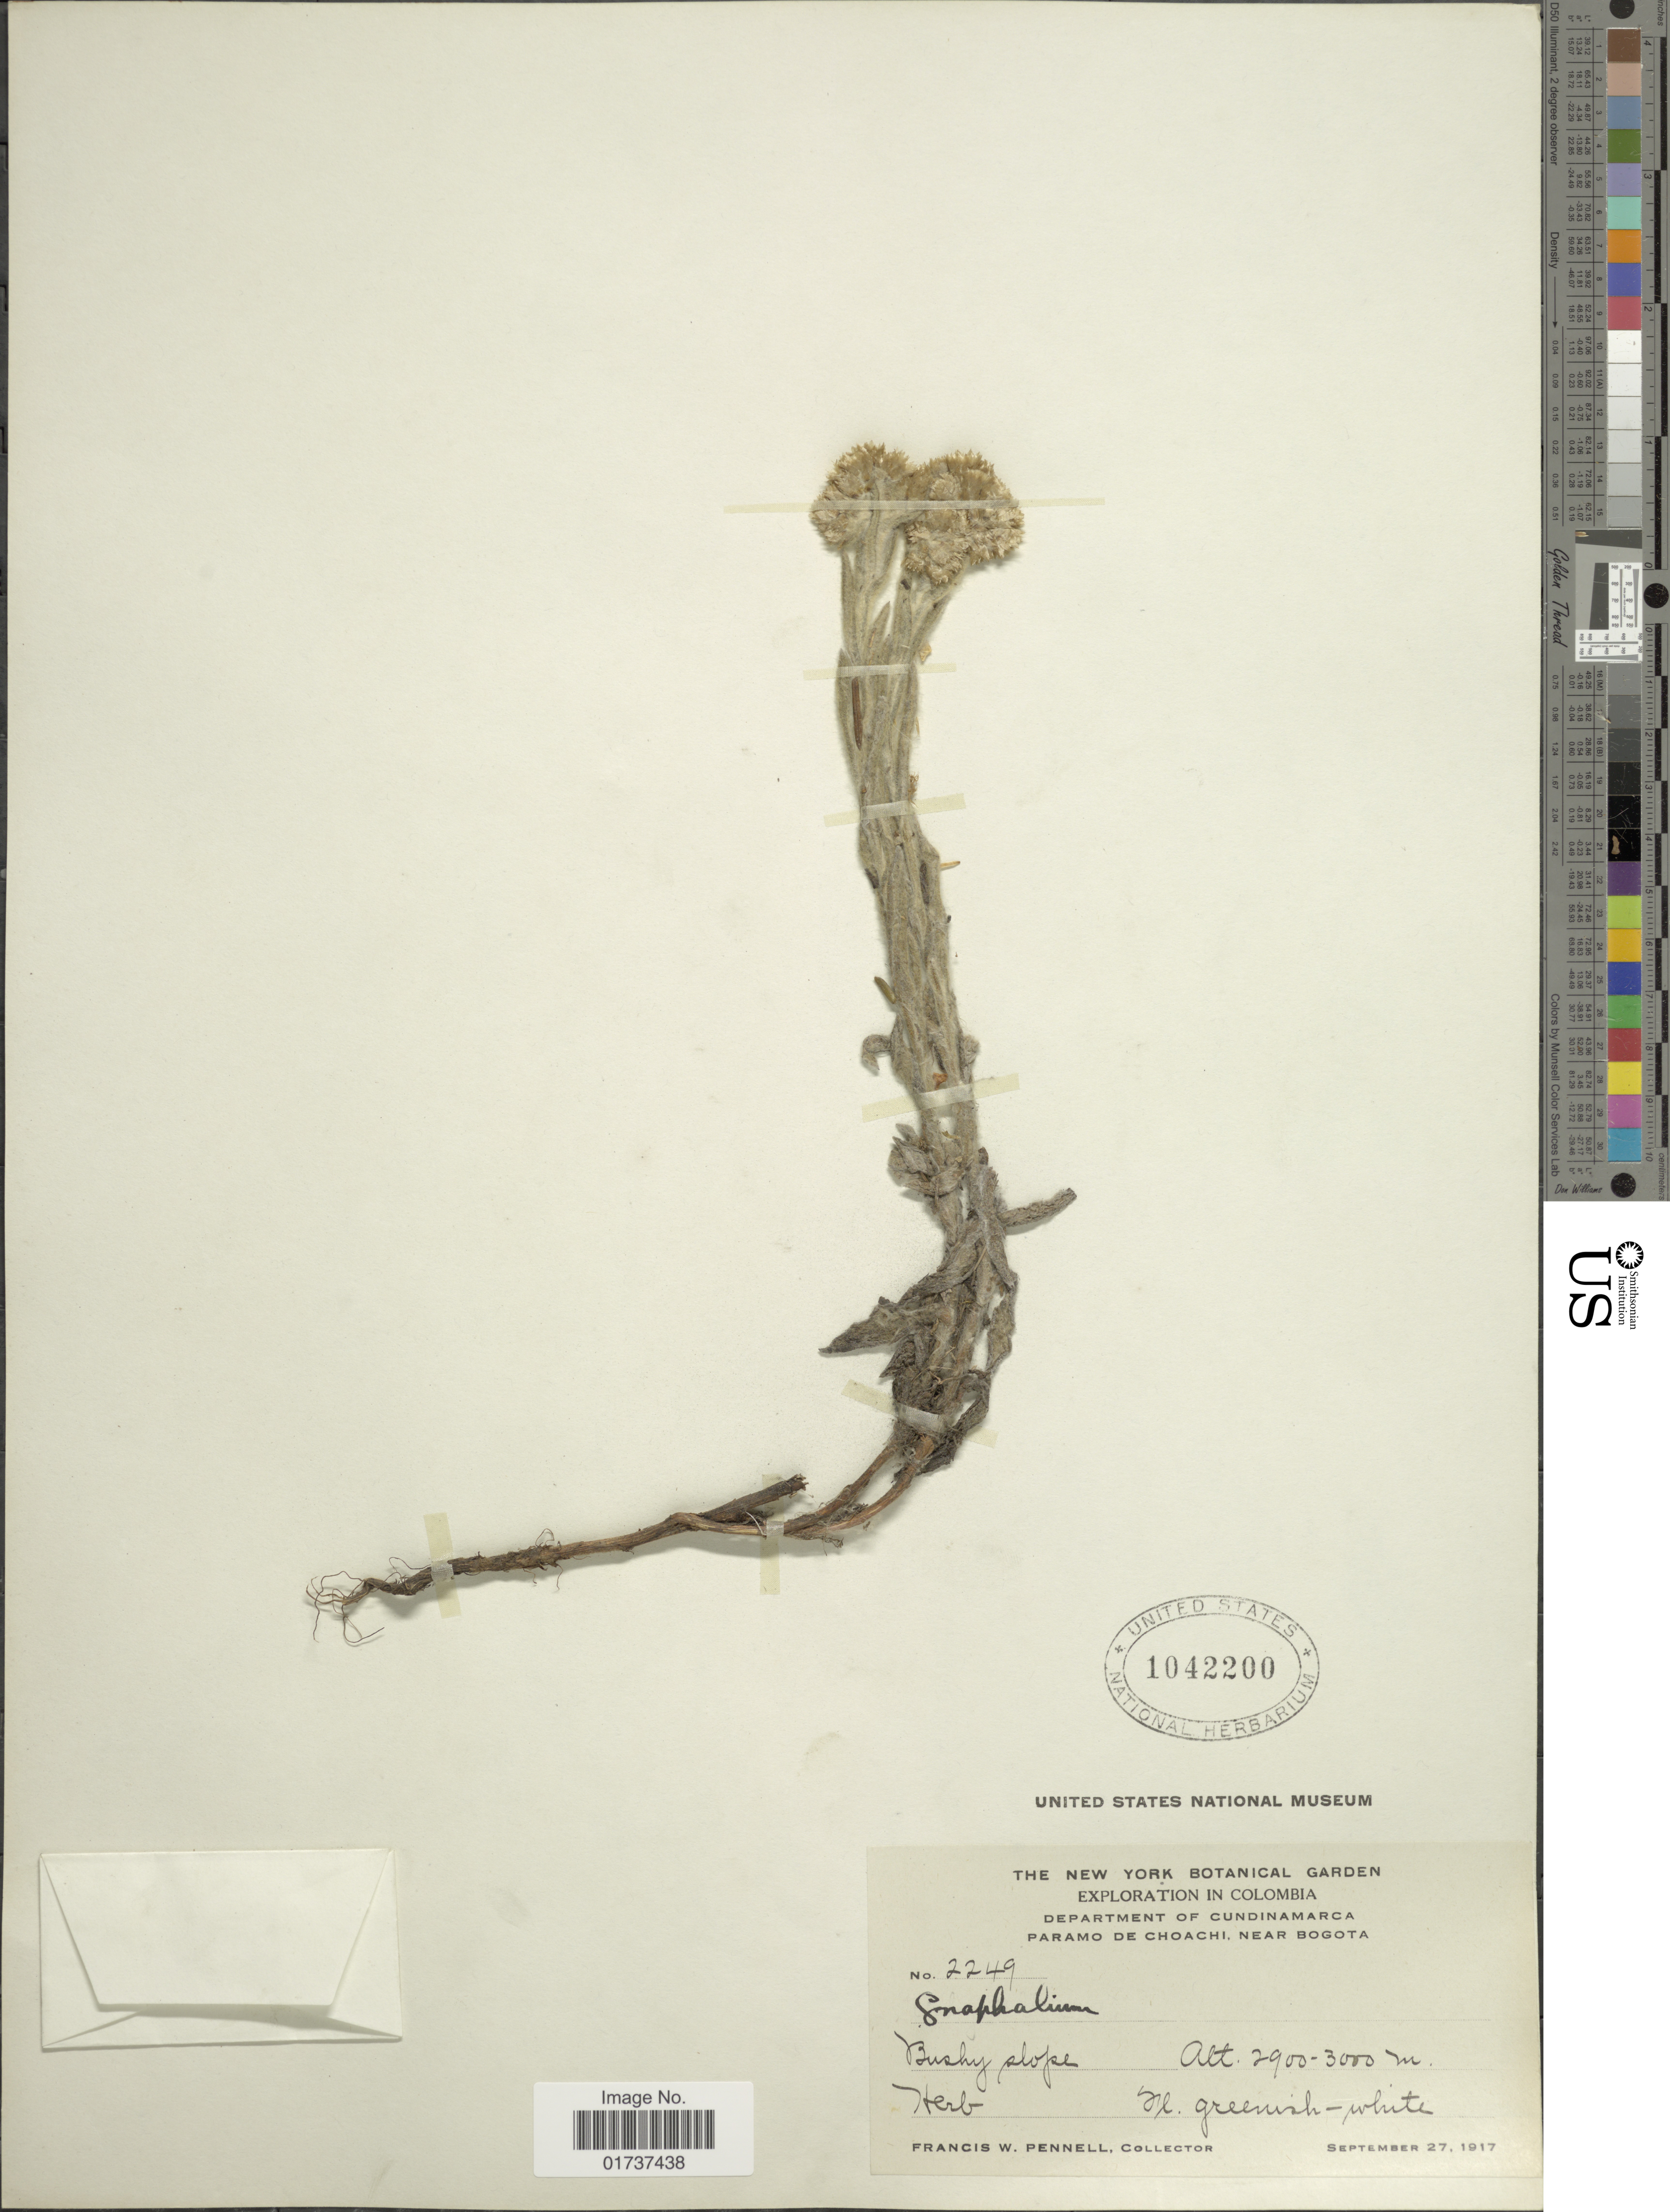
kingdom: Plantae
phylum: Tracheophyta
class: Magnoliopsida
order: Asterales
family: Asteraceae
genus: Gnaphalium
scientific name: Gnaphalium sp.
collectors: F. W. Pennell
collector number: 2249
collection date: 1917-09-27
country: Colombia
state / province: Cundinamarca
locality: Department of Cundinamarca Paramo de Choachi, near Bogota, Bushy slope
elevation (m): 2900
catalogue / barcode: US 1042200